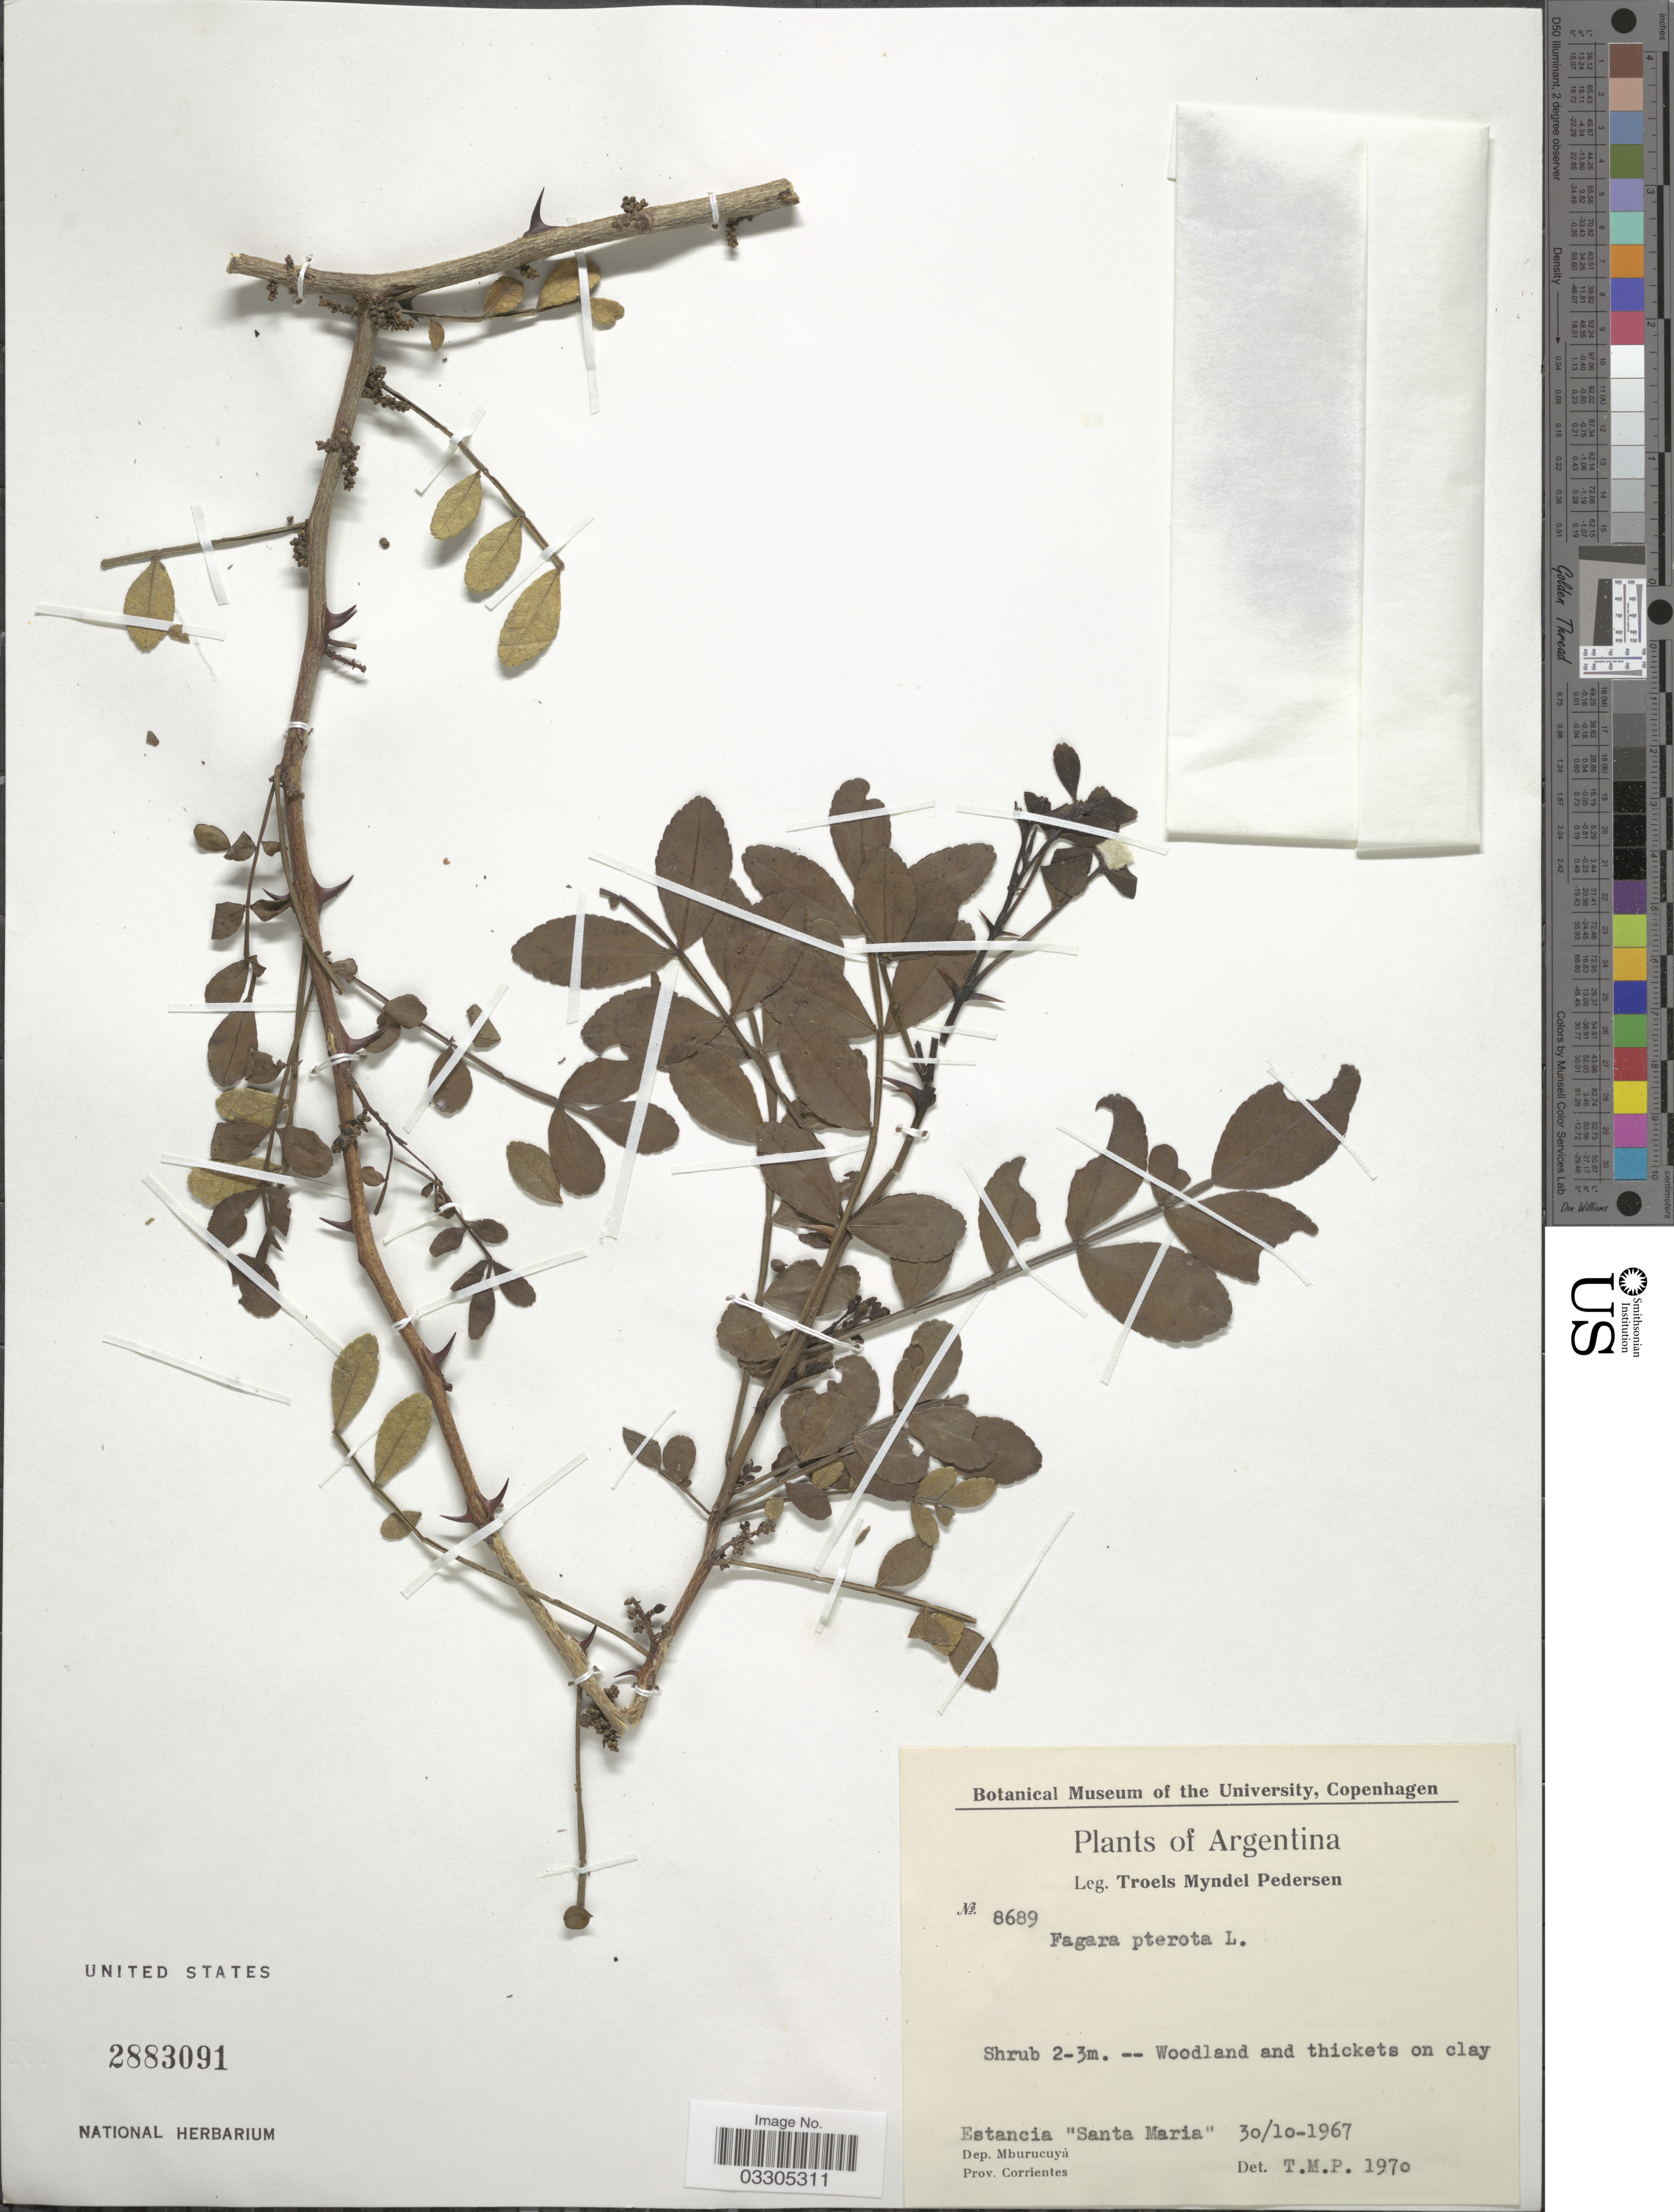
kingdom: Plantae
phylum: Tracheophyta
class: Magnoliopsida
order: Sapindales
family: Rutaceae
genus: Zanthoxylum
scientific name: Zanthoxylum fagara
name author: (L.) Sarg.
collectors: T. Pederson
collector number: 8689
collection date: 1967-10-30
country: Argentina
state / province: Corrientes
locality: Estancia "Santa Maria". Dep. Mburucuyá.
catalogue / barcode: US 2883091